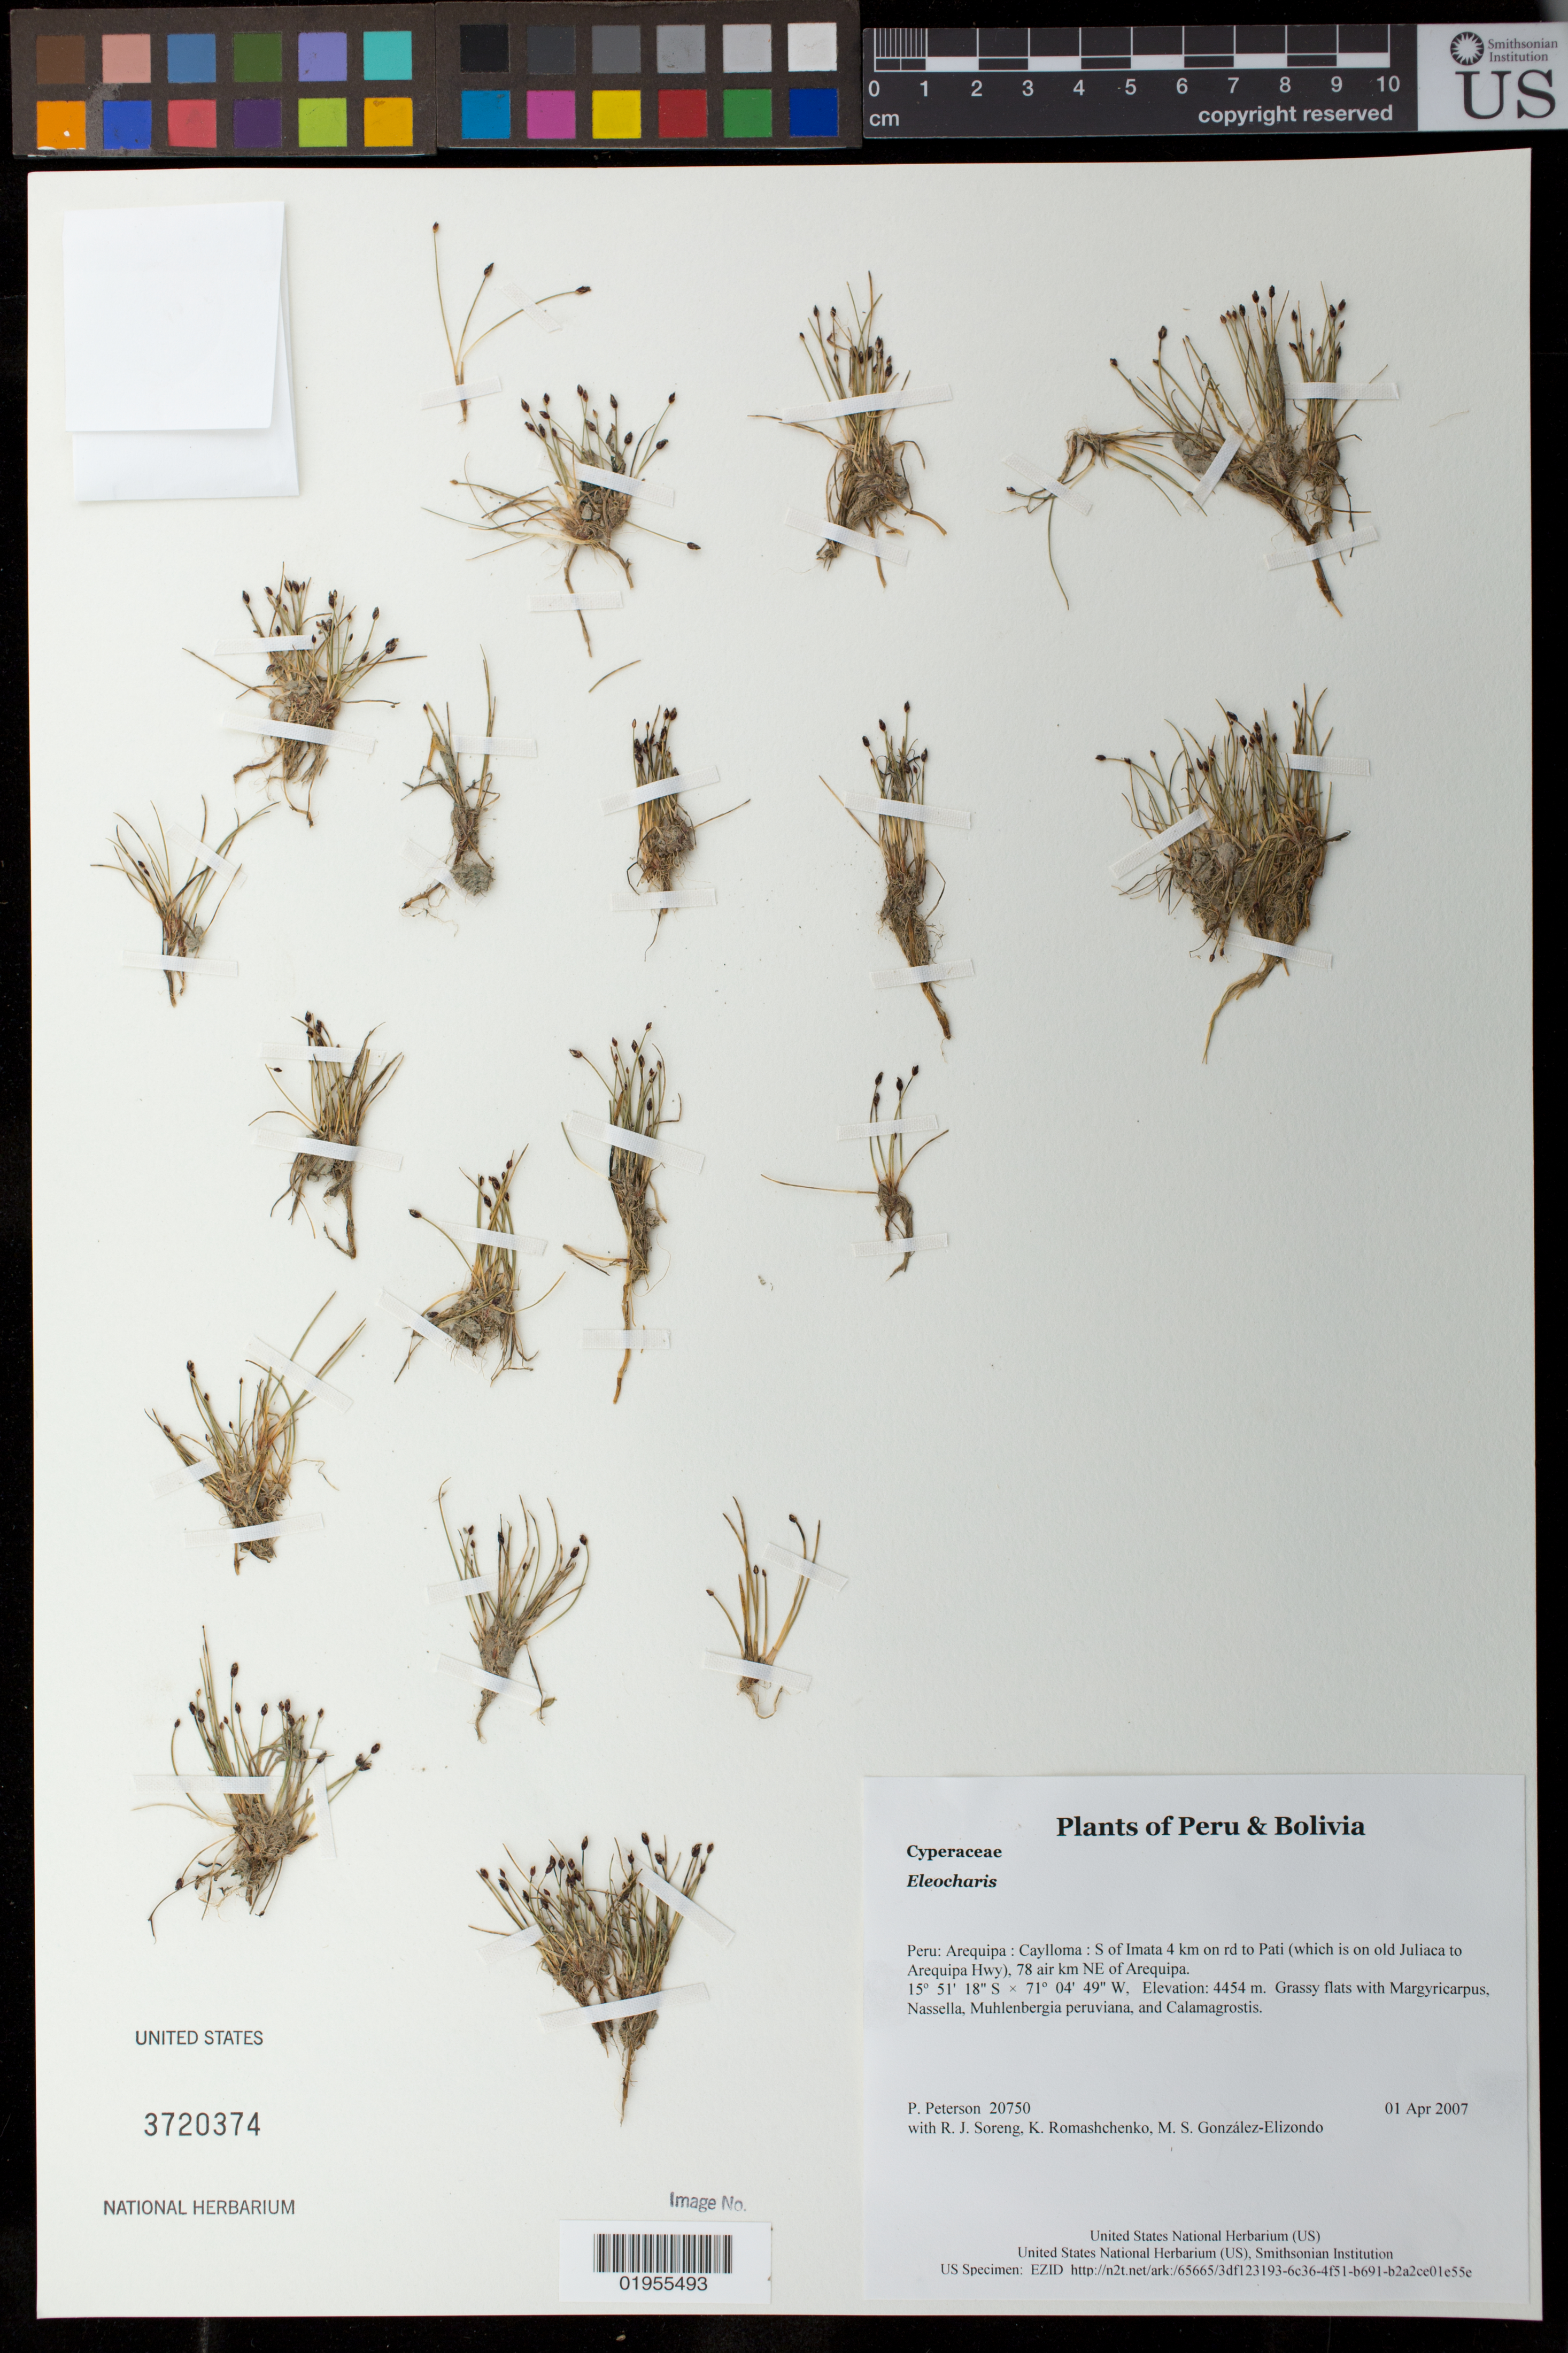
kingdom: Plantae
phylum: Tracheophyta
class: Liliopsida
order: Poales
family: Cyperaceae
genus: Eleocharis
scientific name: Eleocharis sp.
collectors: P. M. Peterson, R. J. Soreng, K. Romashchenko & M. S. González-Elizondo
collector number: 20750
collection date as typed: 01 Apr 2007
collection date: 2007-04-01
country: Peru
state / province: Arequipa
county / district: Caylloma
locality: S of Imata 4 km on rd to Pati (which is on old Juliaca to Arequipa Hwy), 78 air km NE of Arequipa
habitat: Grassy flats with Margyricarpus, Nassella, Muhlenbergia peruviana, and Calamagrostis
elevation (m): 4454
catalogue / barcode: US 3720374